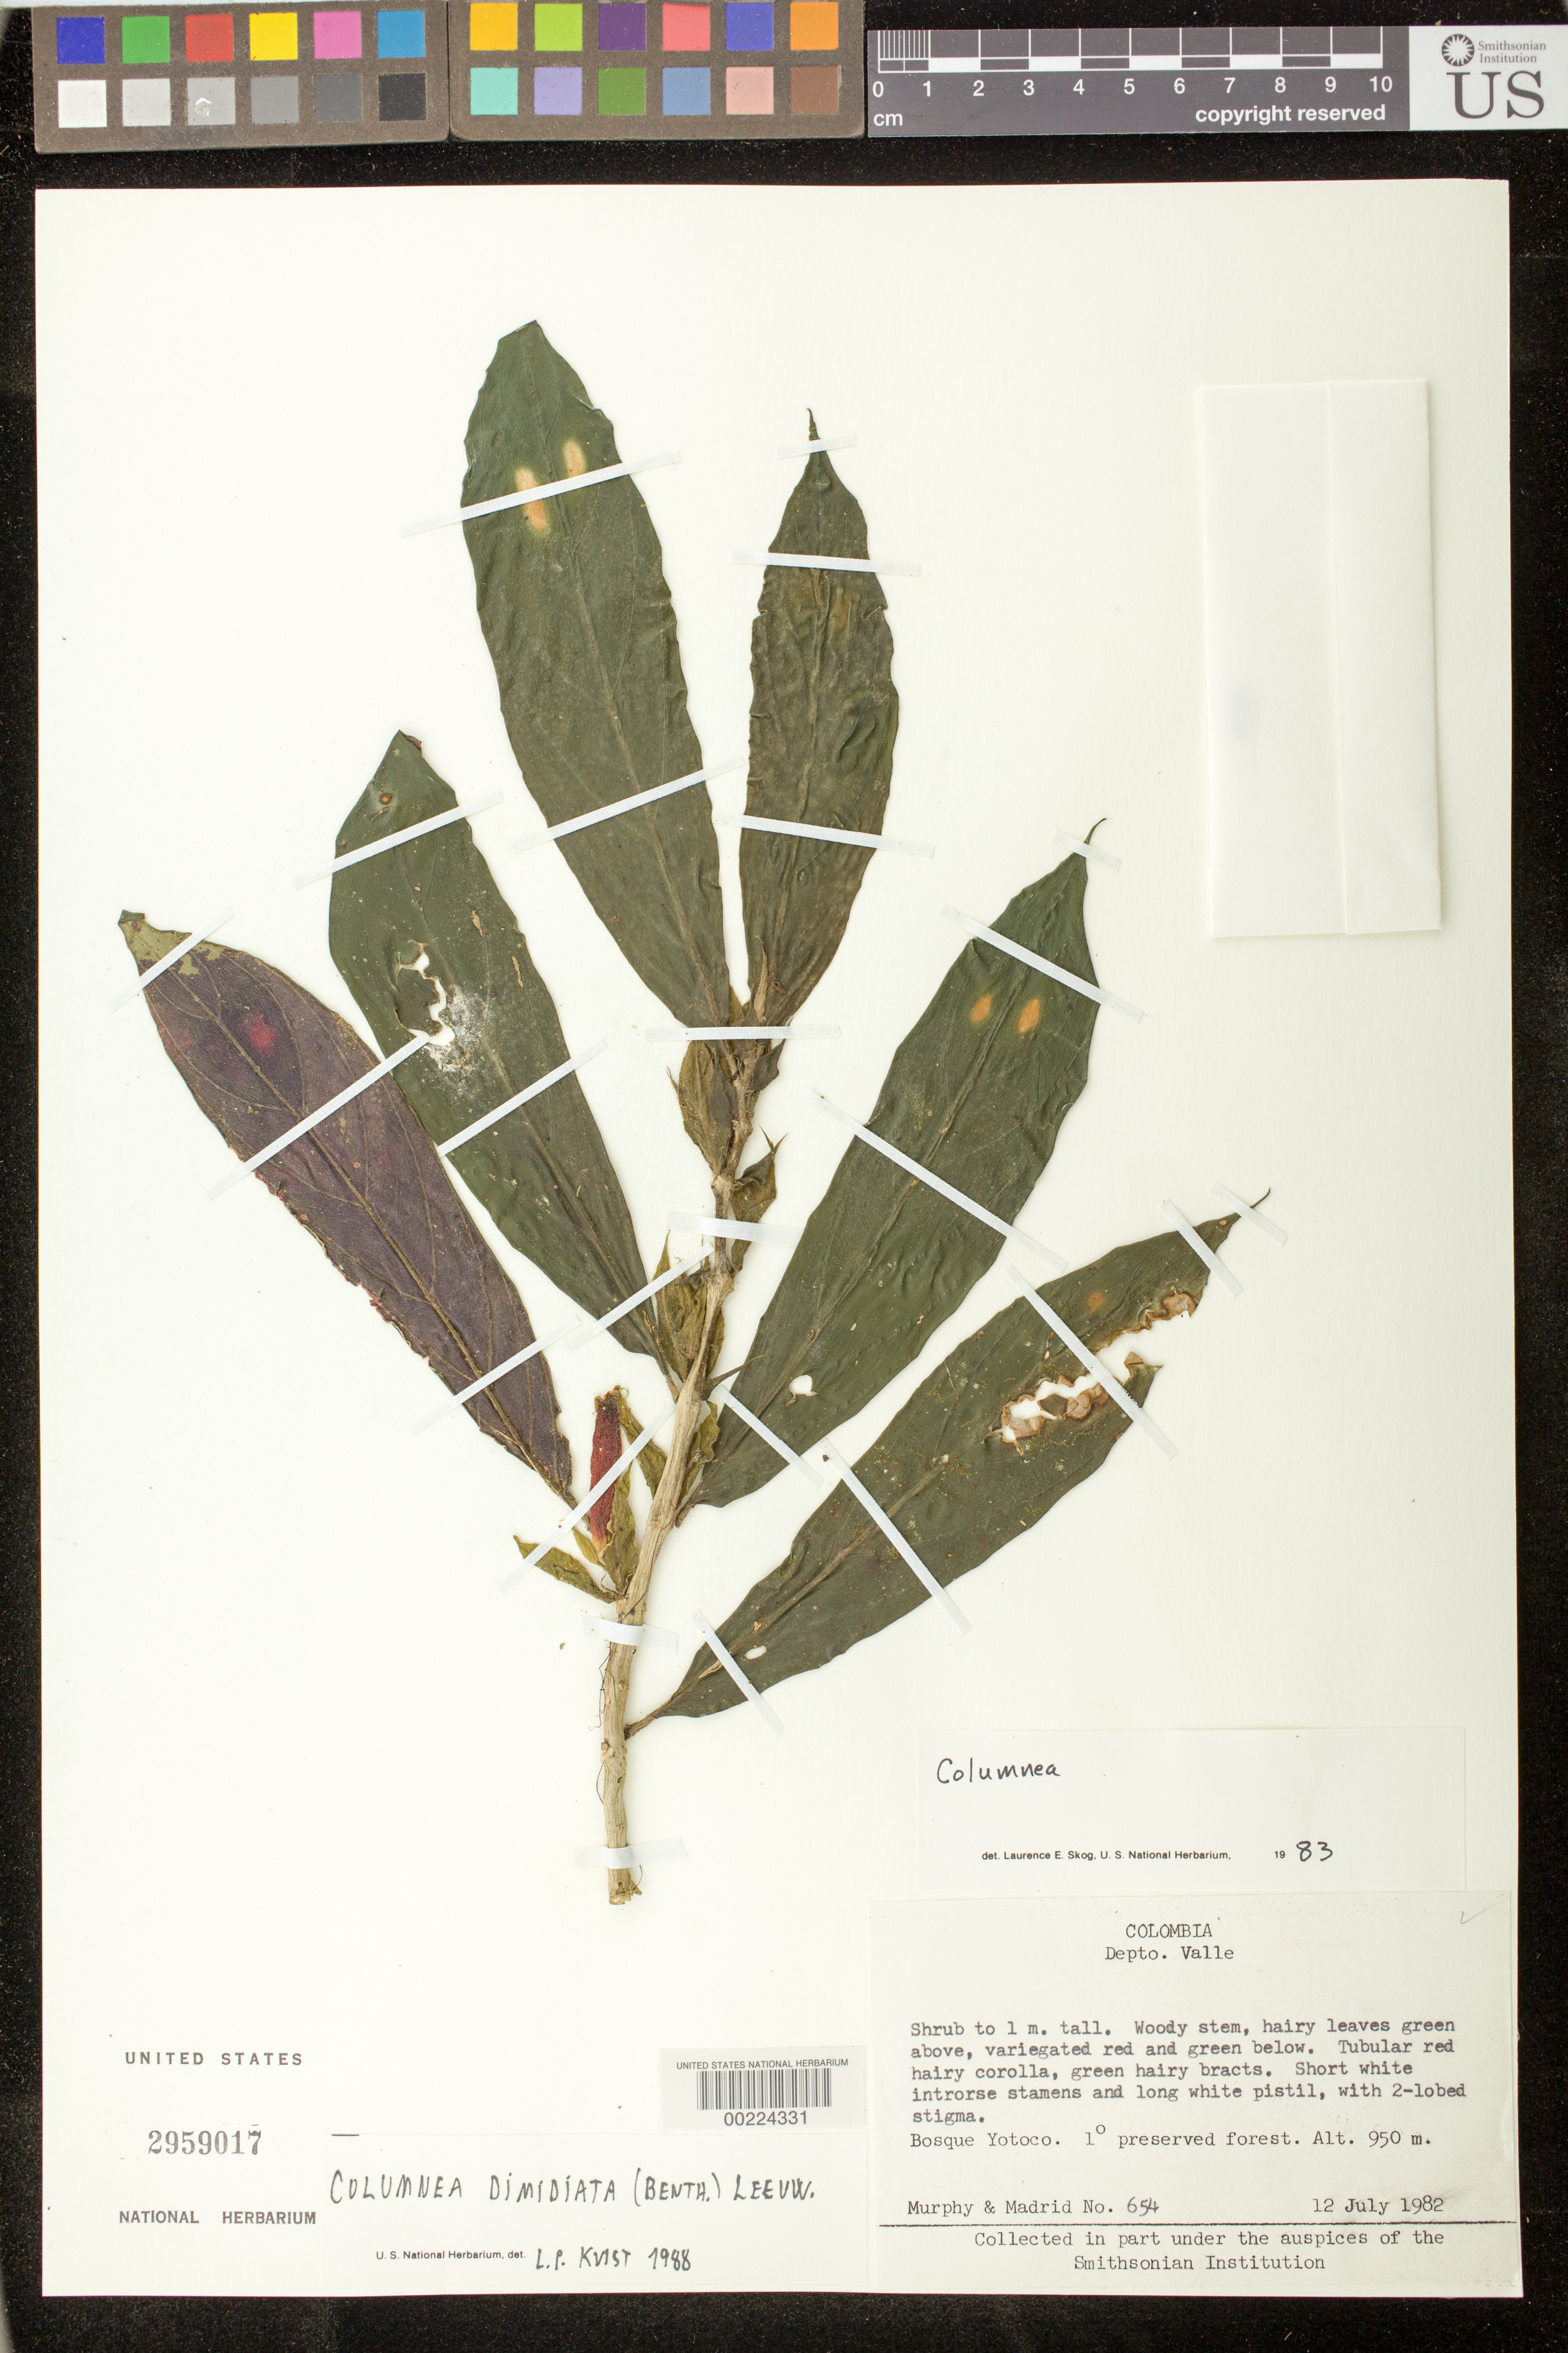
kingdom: Plantae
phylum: Tracheophyta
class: Magnoliopsida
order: Lamiales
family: Gesneriaceae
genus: Columnea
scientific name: Columnea dimidiata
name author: (Benth.) Kuntze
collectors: H. Murphy & -. Madrid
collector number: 654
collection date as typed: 12 Jul 1982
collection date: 1982-07-12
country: Colombia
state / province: Valle del Cauca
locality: Bosque Yotoco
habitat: primary preserved forest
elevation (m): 950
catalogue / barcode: US 2959017